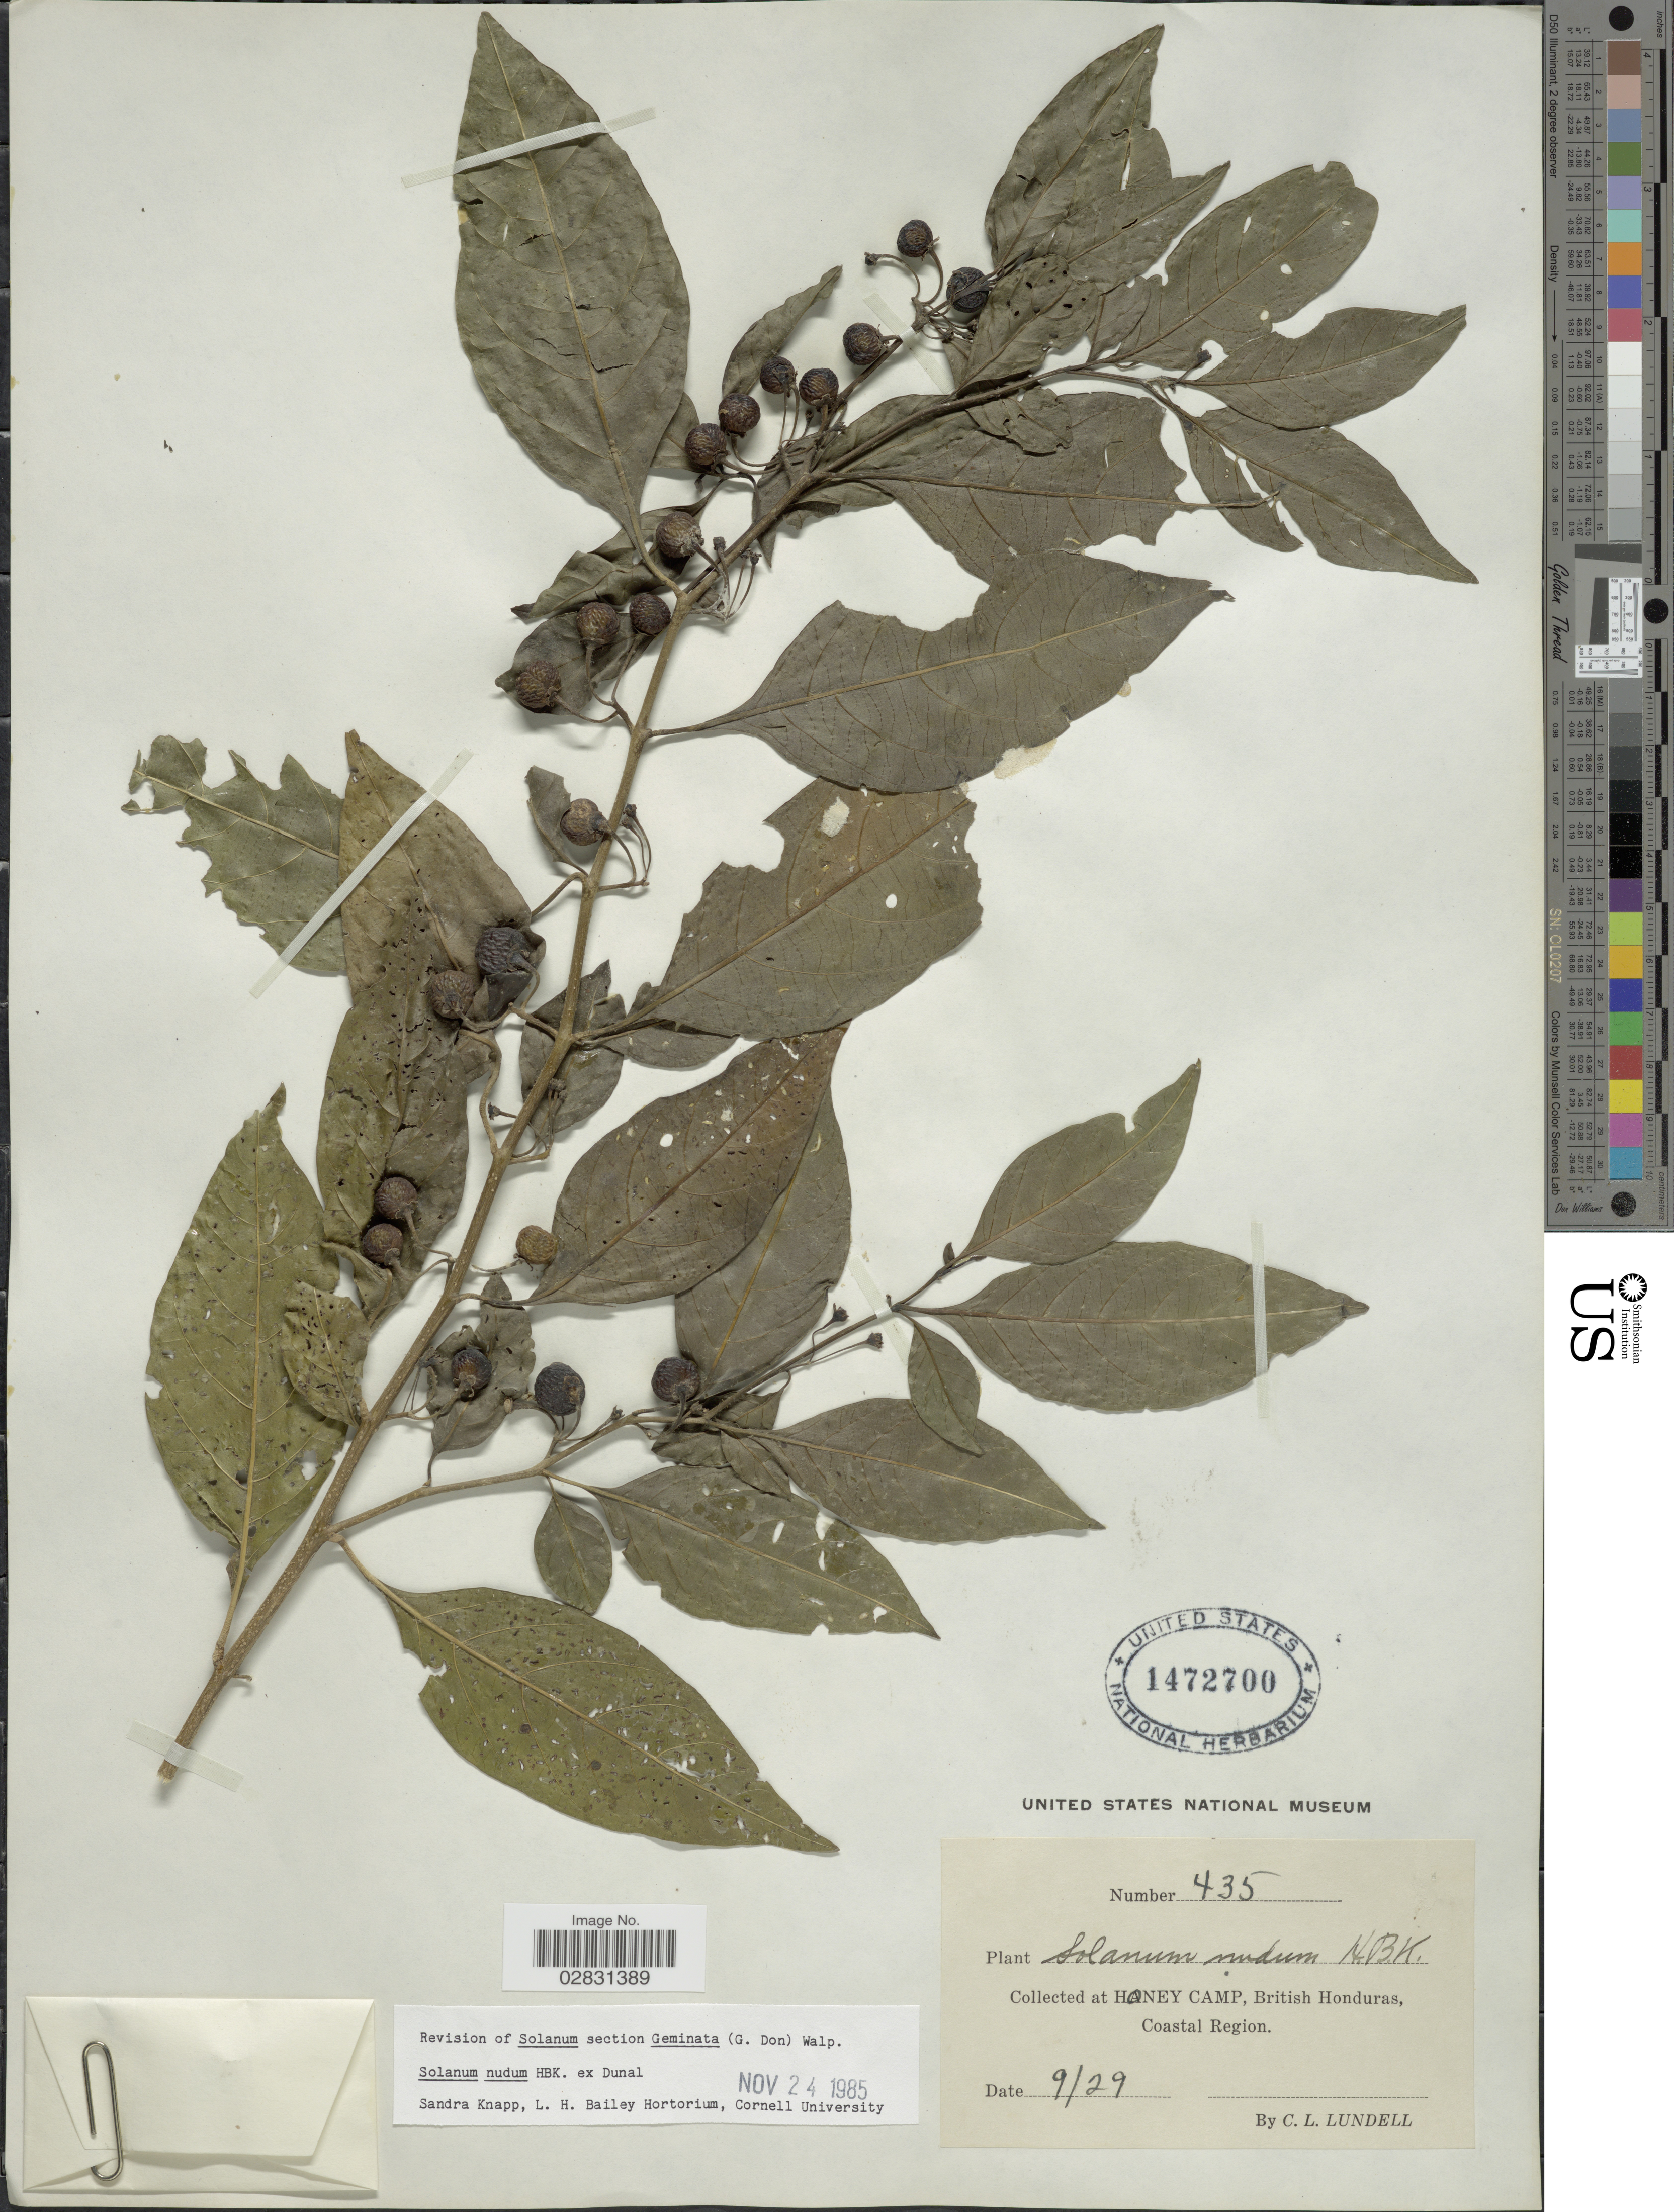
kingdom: Plantae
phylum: Tracheophyta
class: Magnoliopsida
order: Solanales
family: Solanaceae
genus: Solanum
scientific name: Solanum nudum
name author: Dunal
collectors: C. L. Lundell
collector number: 435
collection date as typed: Transcribed d/m/y: /9/29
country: Belize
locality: Honey Camp, British Honduras, Coastal Region.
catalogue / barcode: US 1472700